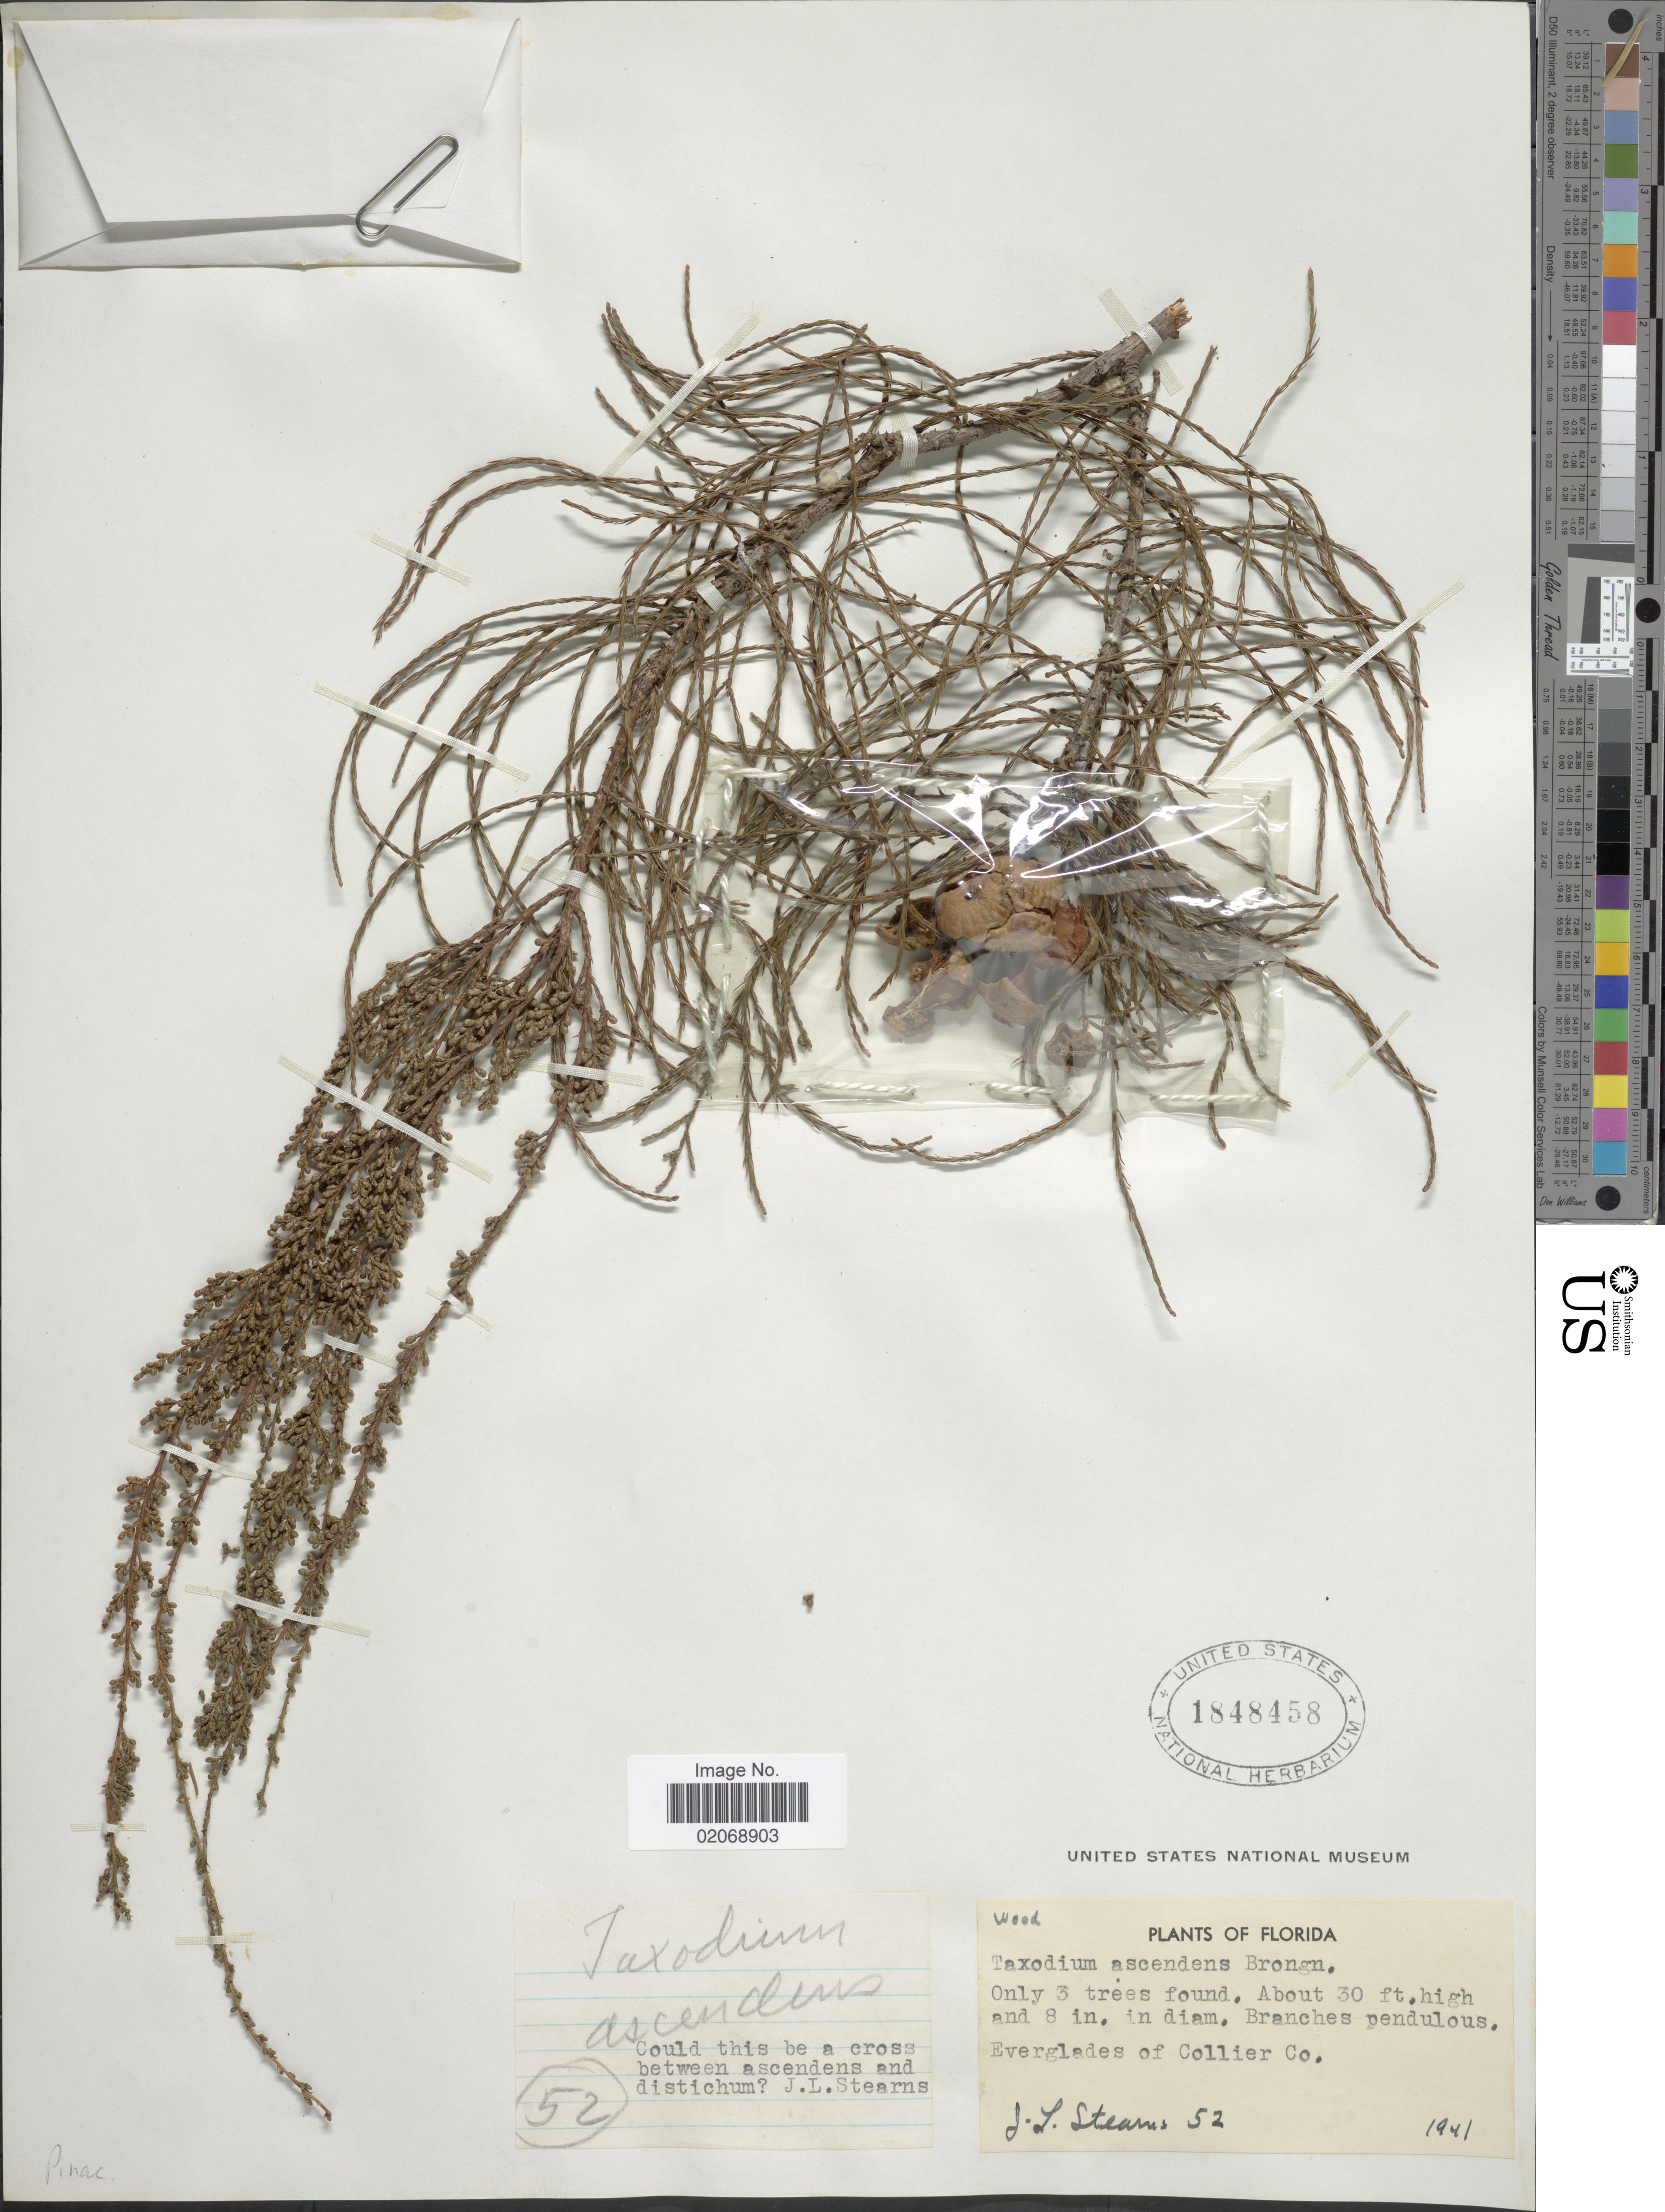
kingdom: Plantae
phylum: Tracheophyta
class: Pinopsida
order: Pinales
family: Cupressaceae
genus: Taxodium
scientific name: Taxodium ascendens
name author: Brongn.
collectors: J. Stearns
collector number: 52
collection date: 1941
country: United States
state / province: Florida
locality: Everglades of Collier Co.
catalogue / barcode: US 1848458